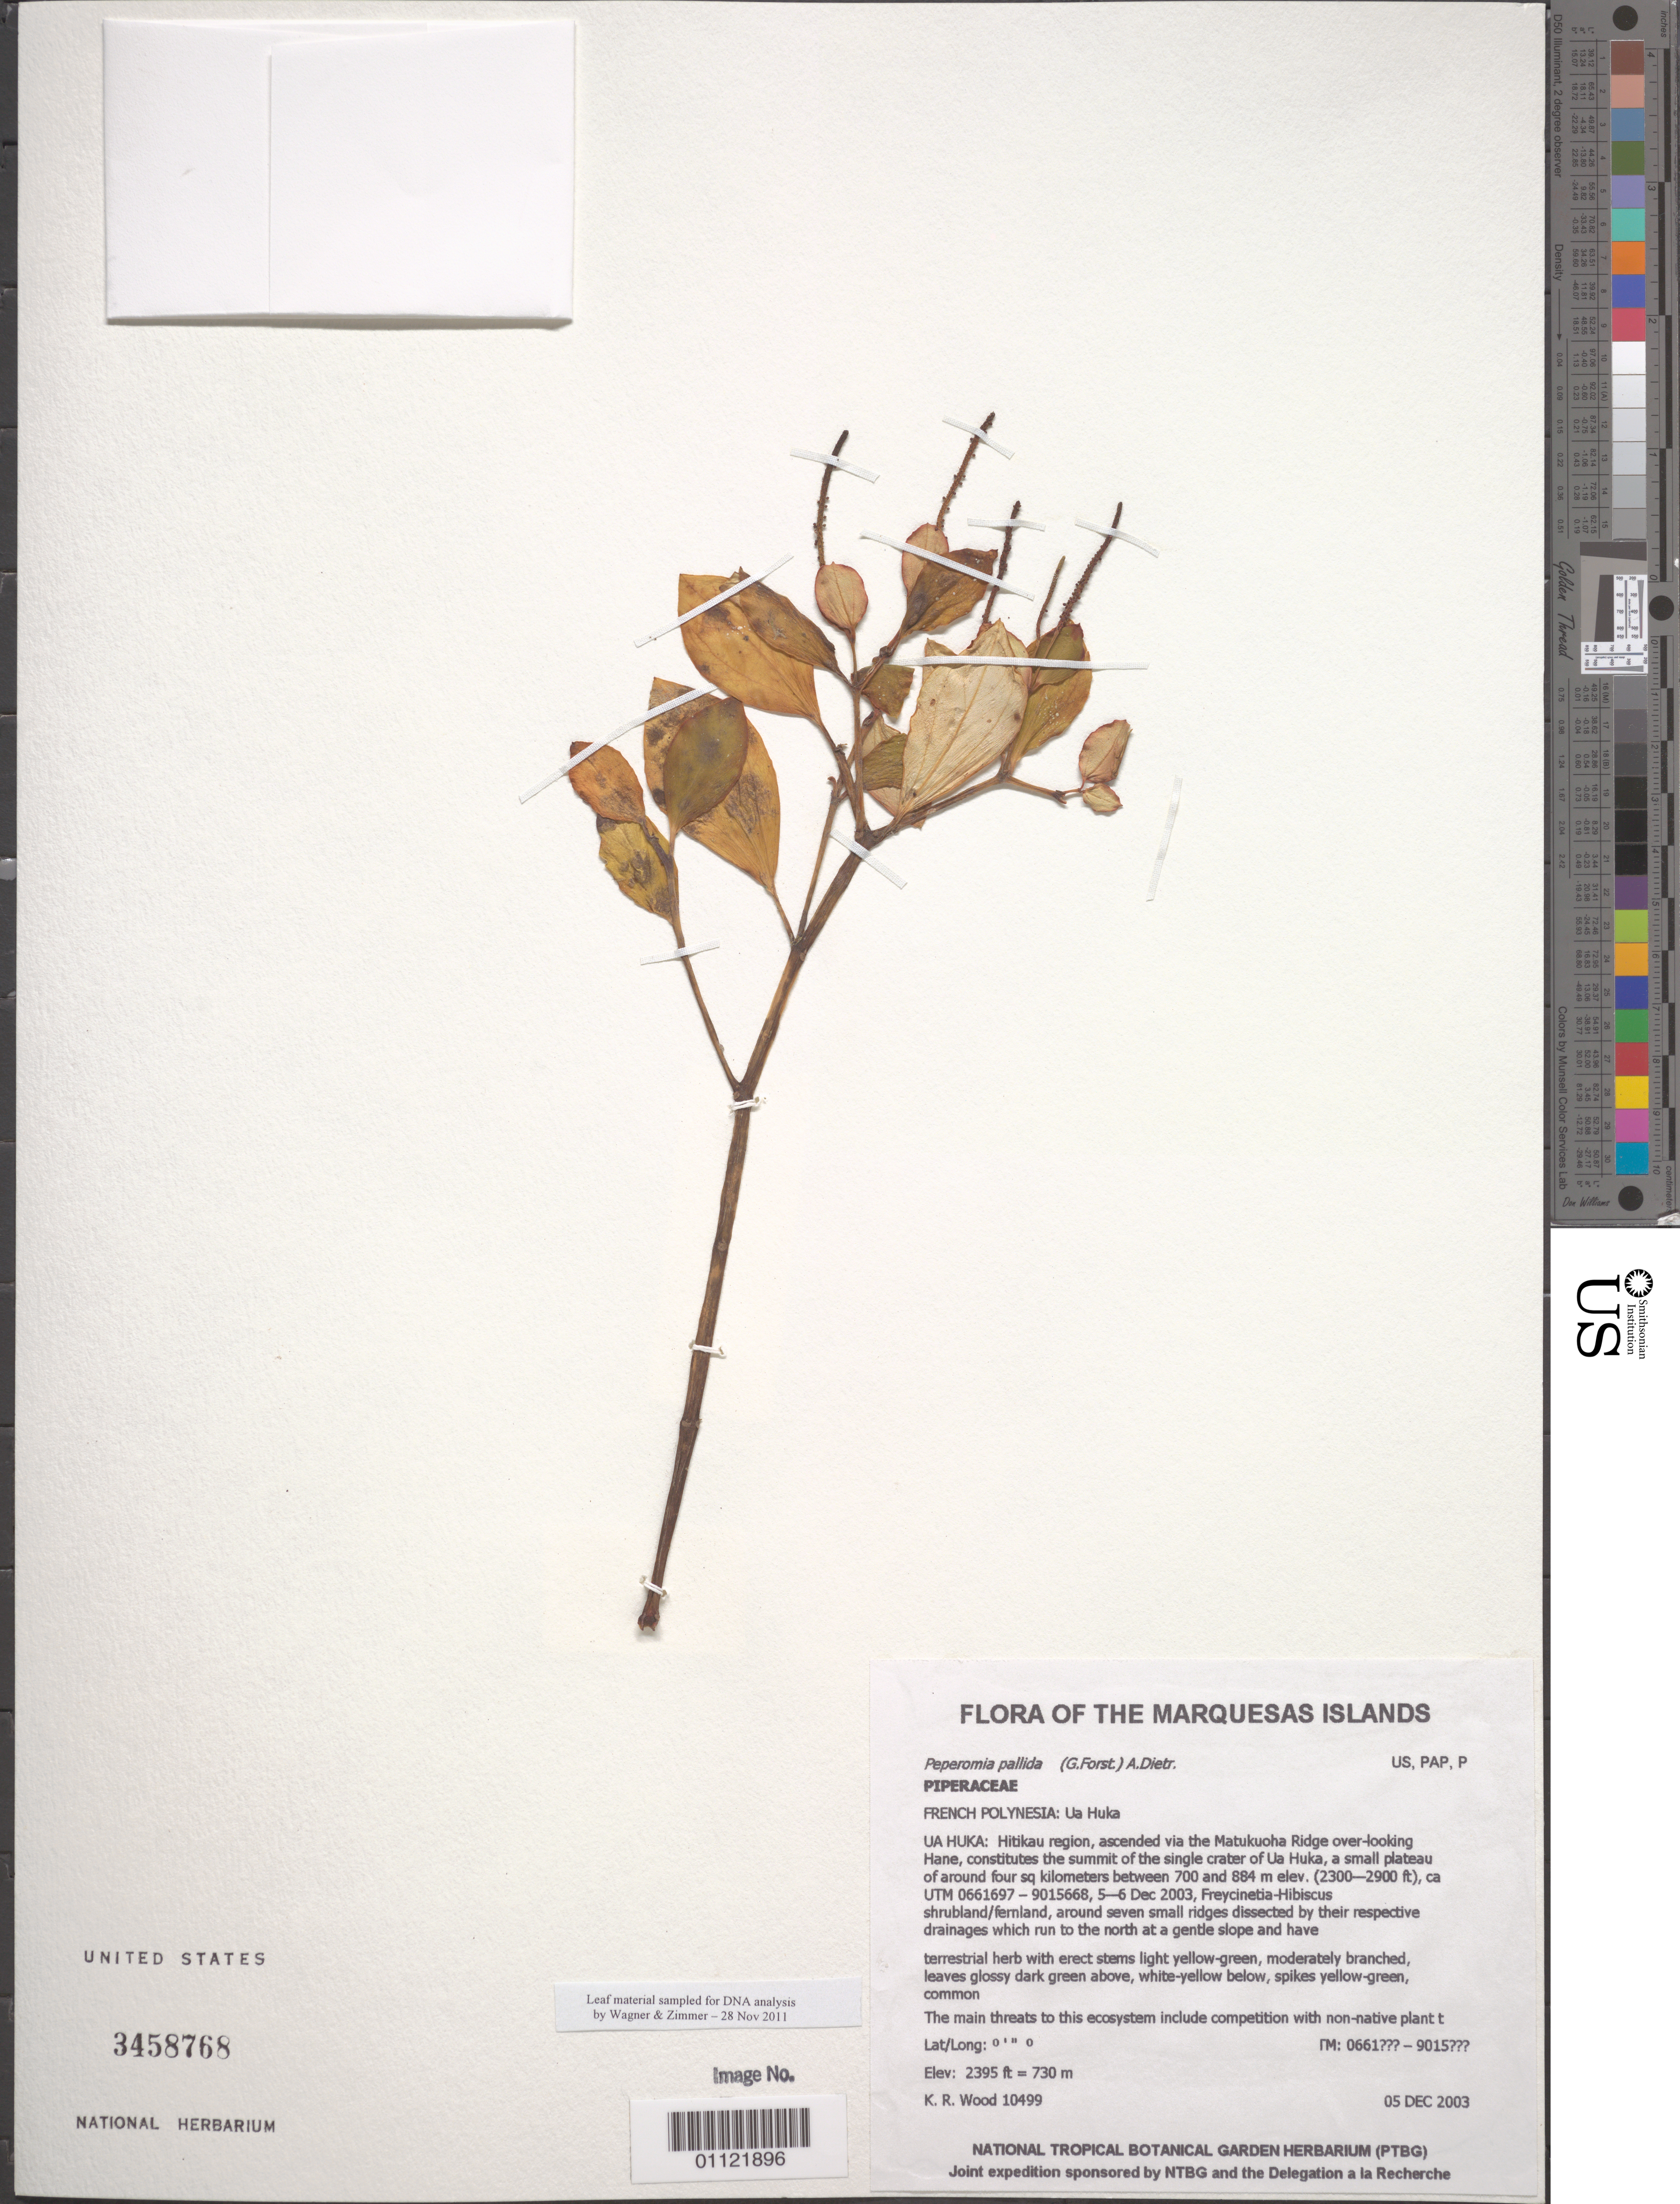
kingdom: Plantae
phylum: Tracheophyta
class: Magnoliopsida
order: Piperales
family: Piperaceae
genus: Peperomia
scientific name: Peperomia pallida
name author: (G. Forst.) Dietr.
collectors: K. R. Wood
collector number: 10499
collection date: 2003-12-05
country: French Polynesia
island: Ua Huka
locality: Hitikau region, ascended via the Matukuoha Ridge over-looking Hane, constitutes the summit of the single crater of Ua Huka, a small plateau of around four sq kilometers between 700 and 884 m elev.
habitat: Freycinetia - Hibiscus shrubland/fernland. Upper slope, N aspect, moderate slope, scattered, wet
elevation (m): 730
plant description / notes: Competition with non-native plant taxa or animals that could make their way up from the lower regions. The area should be biologically monitored periodically for any such threats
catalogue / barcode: US 3458768